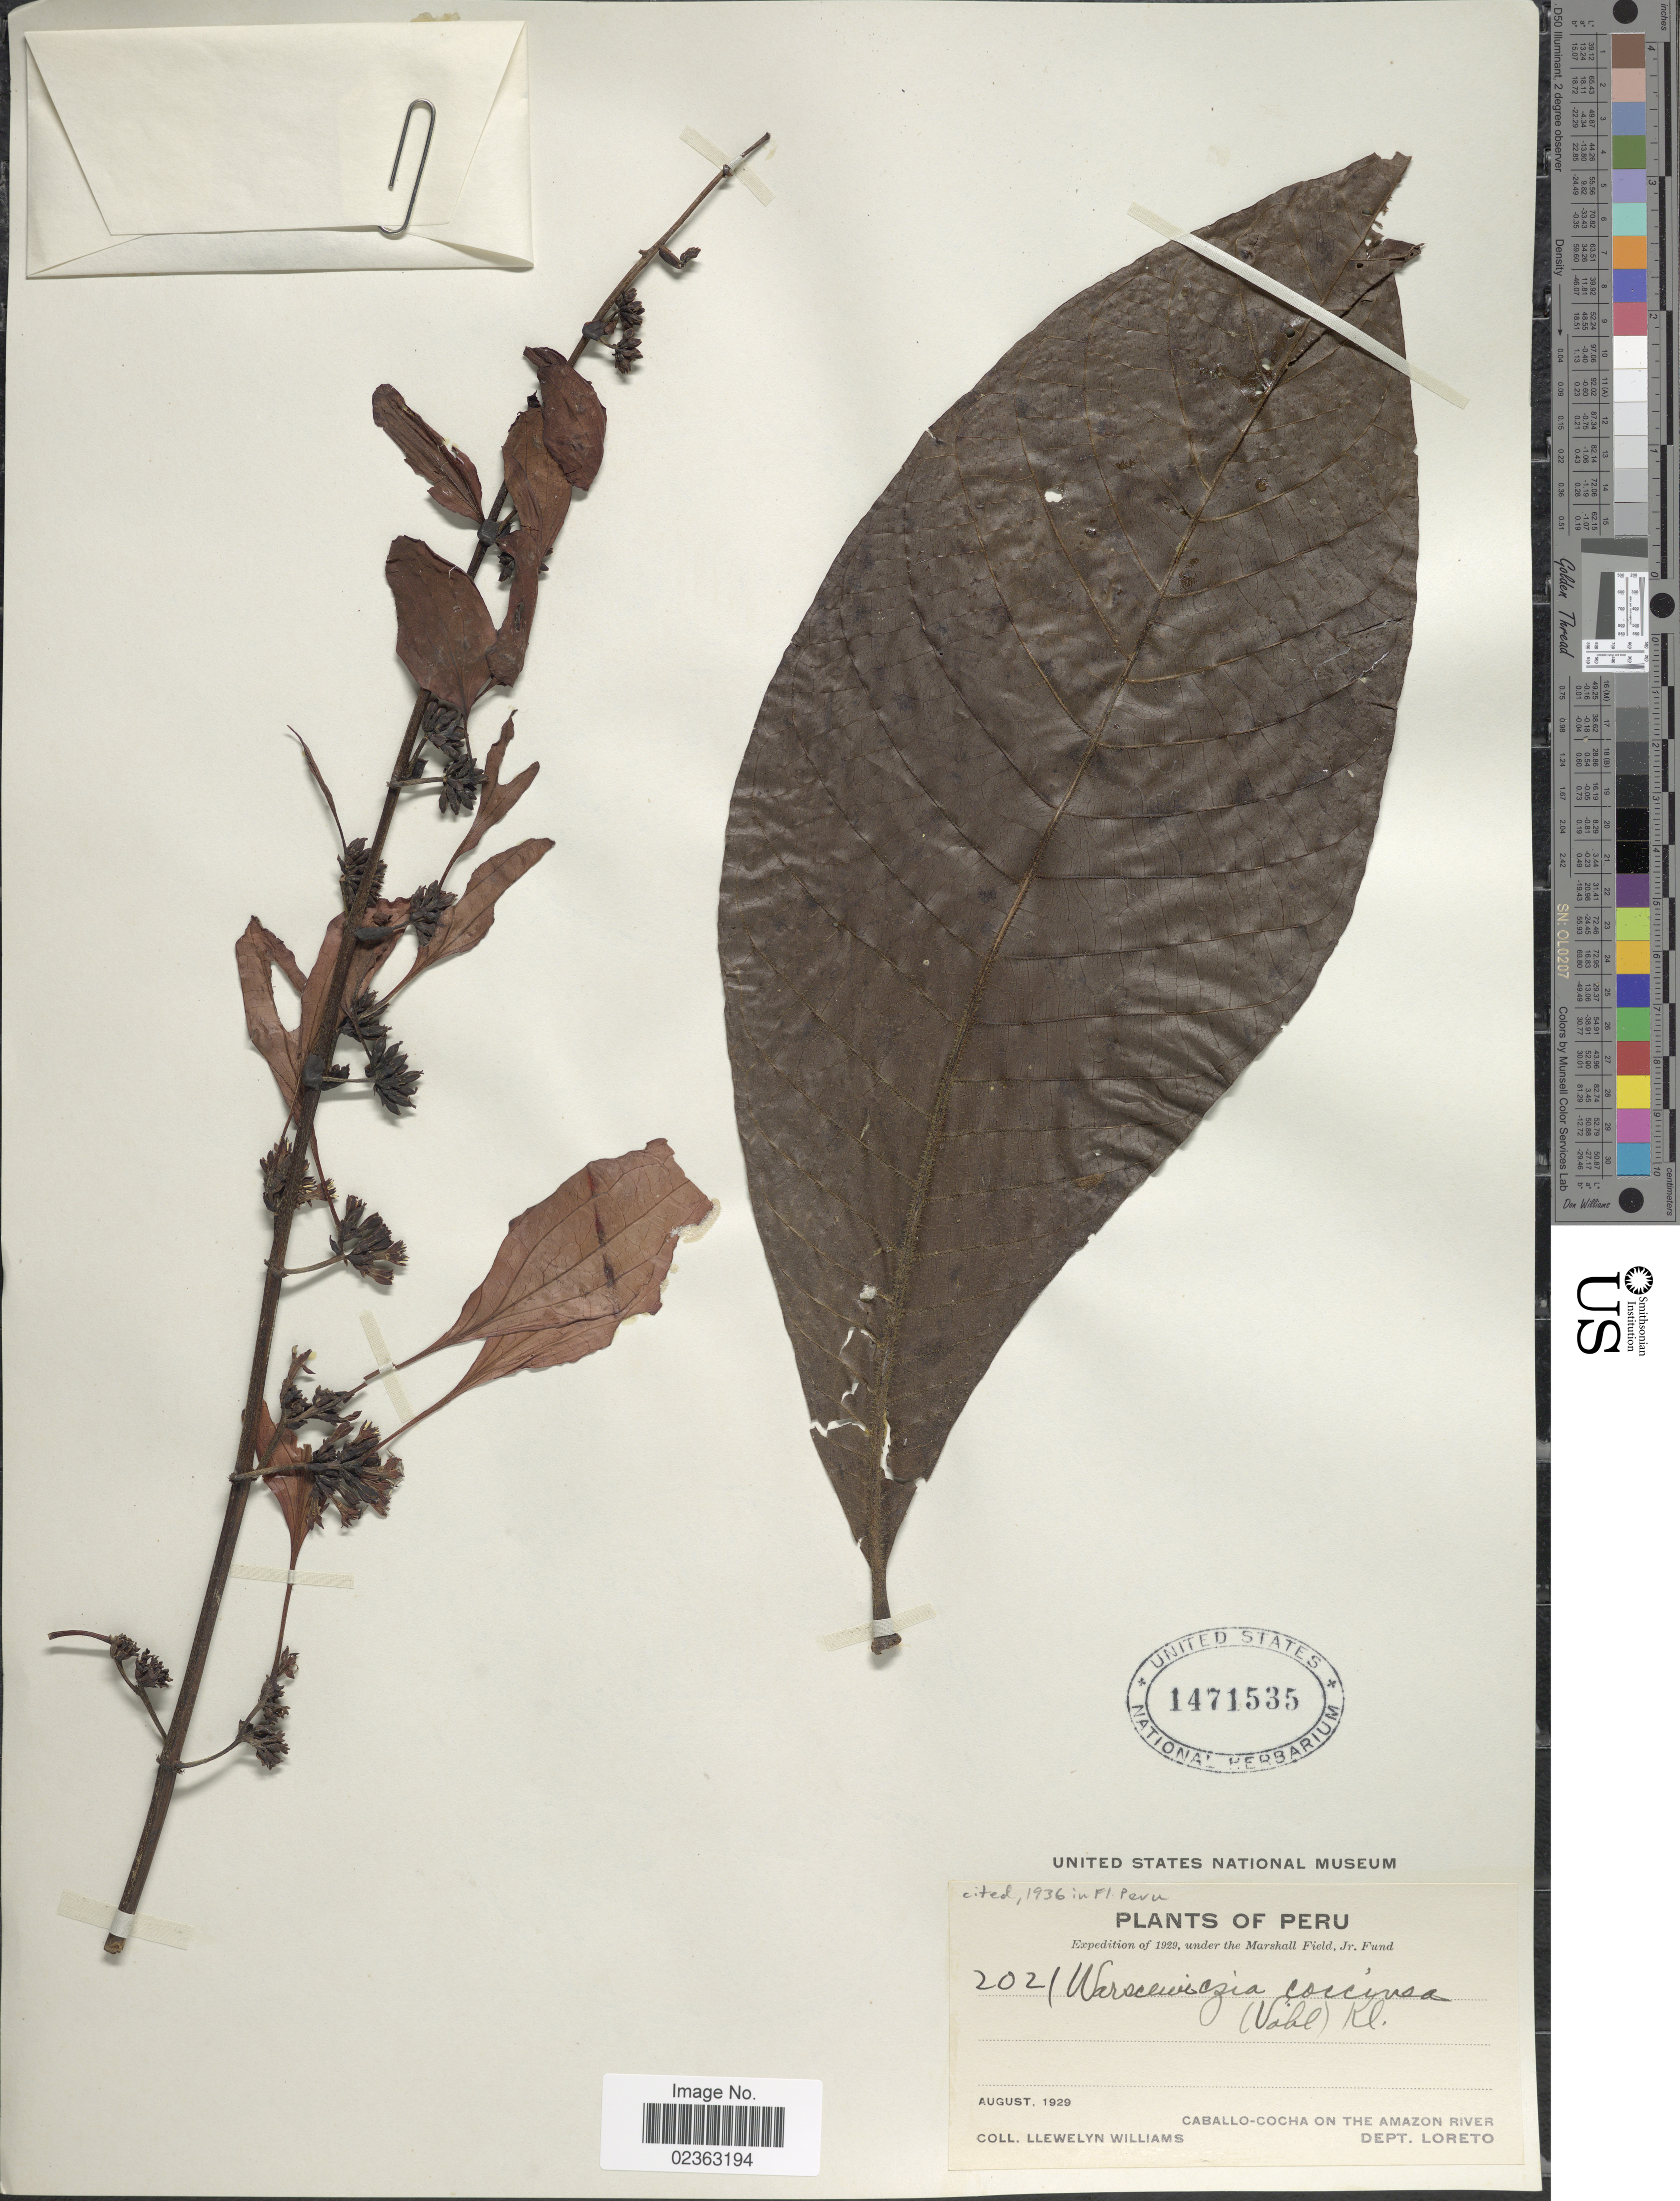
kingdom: Plantae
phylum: Tracheophyta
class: Magnoliopsida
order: Gentianales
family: Rubiaceae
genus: Warszewiczia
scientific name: Warszewiczia coccinea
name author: (Vahl) Klotzsch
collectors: Ll. Williams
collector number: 2021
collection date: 1929-08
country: Peru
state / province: Loreto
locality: Caballo-Cocha on the Amazon River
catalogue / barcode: US 1471535